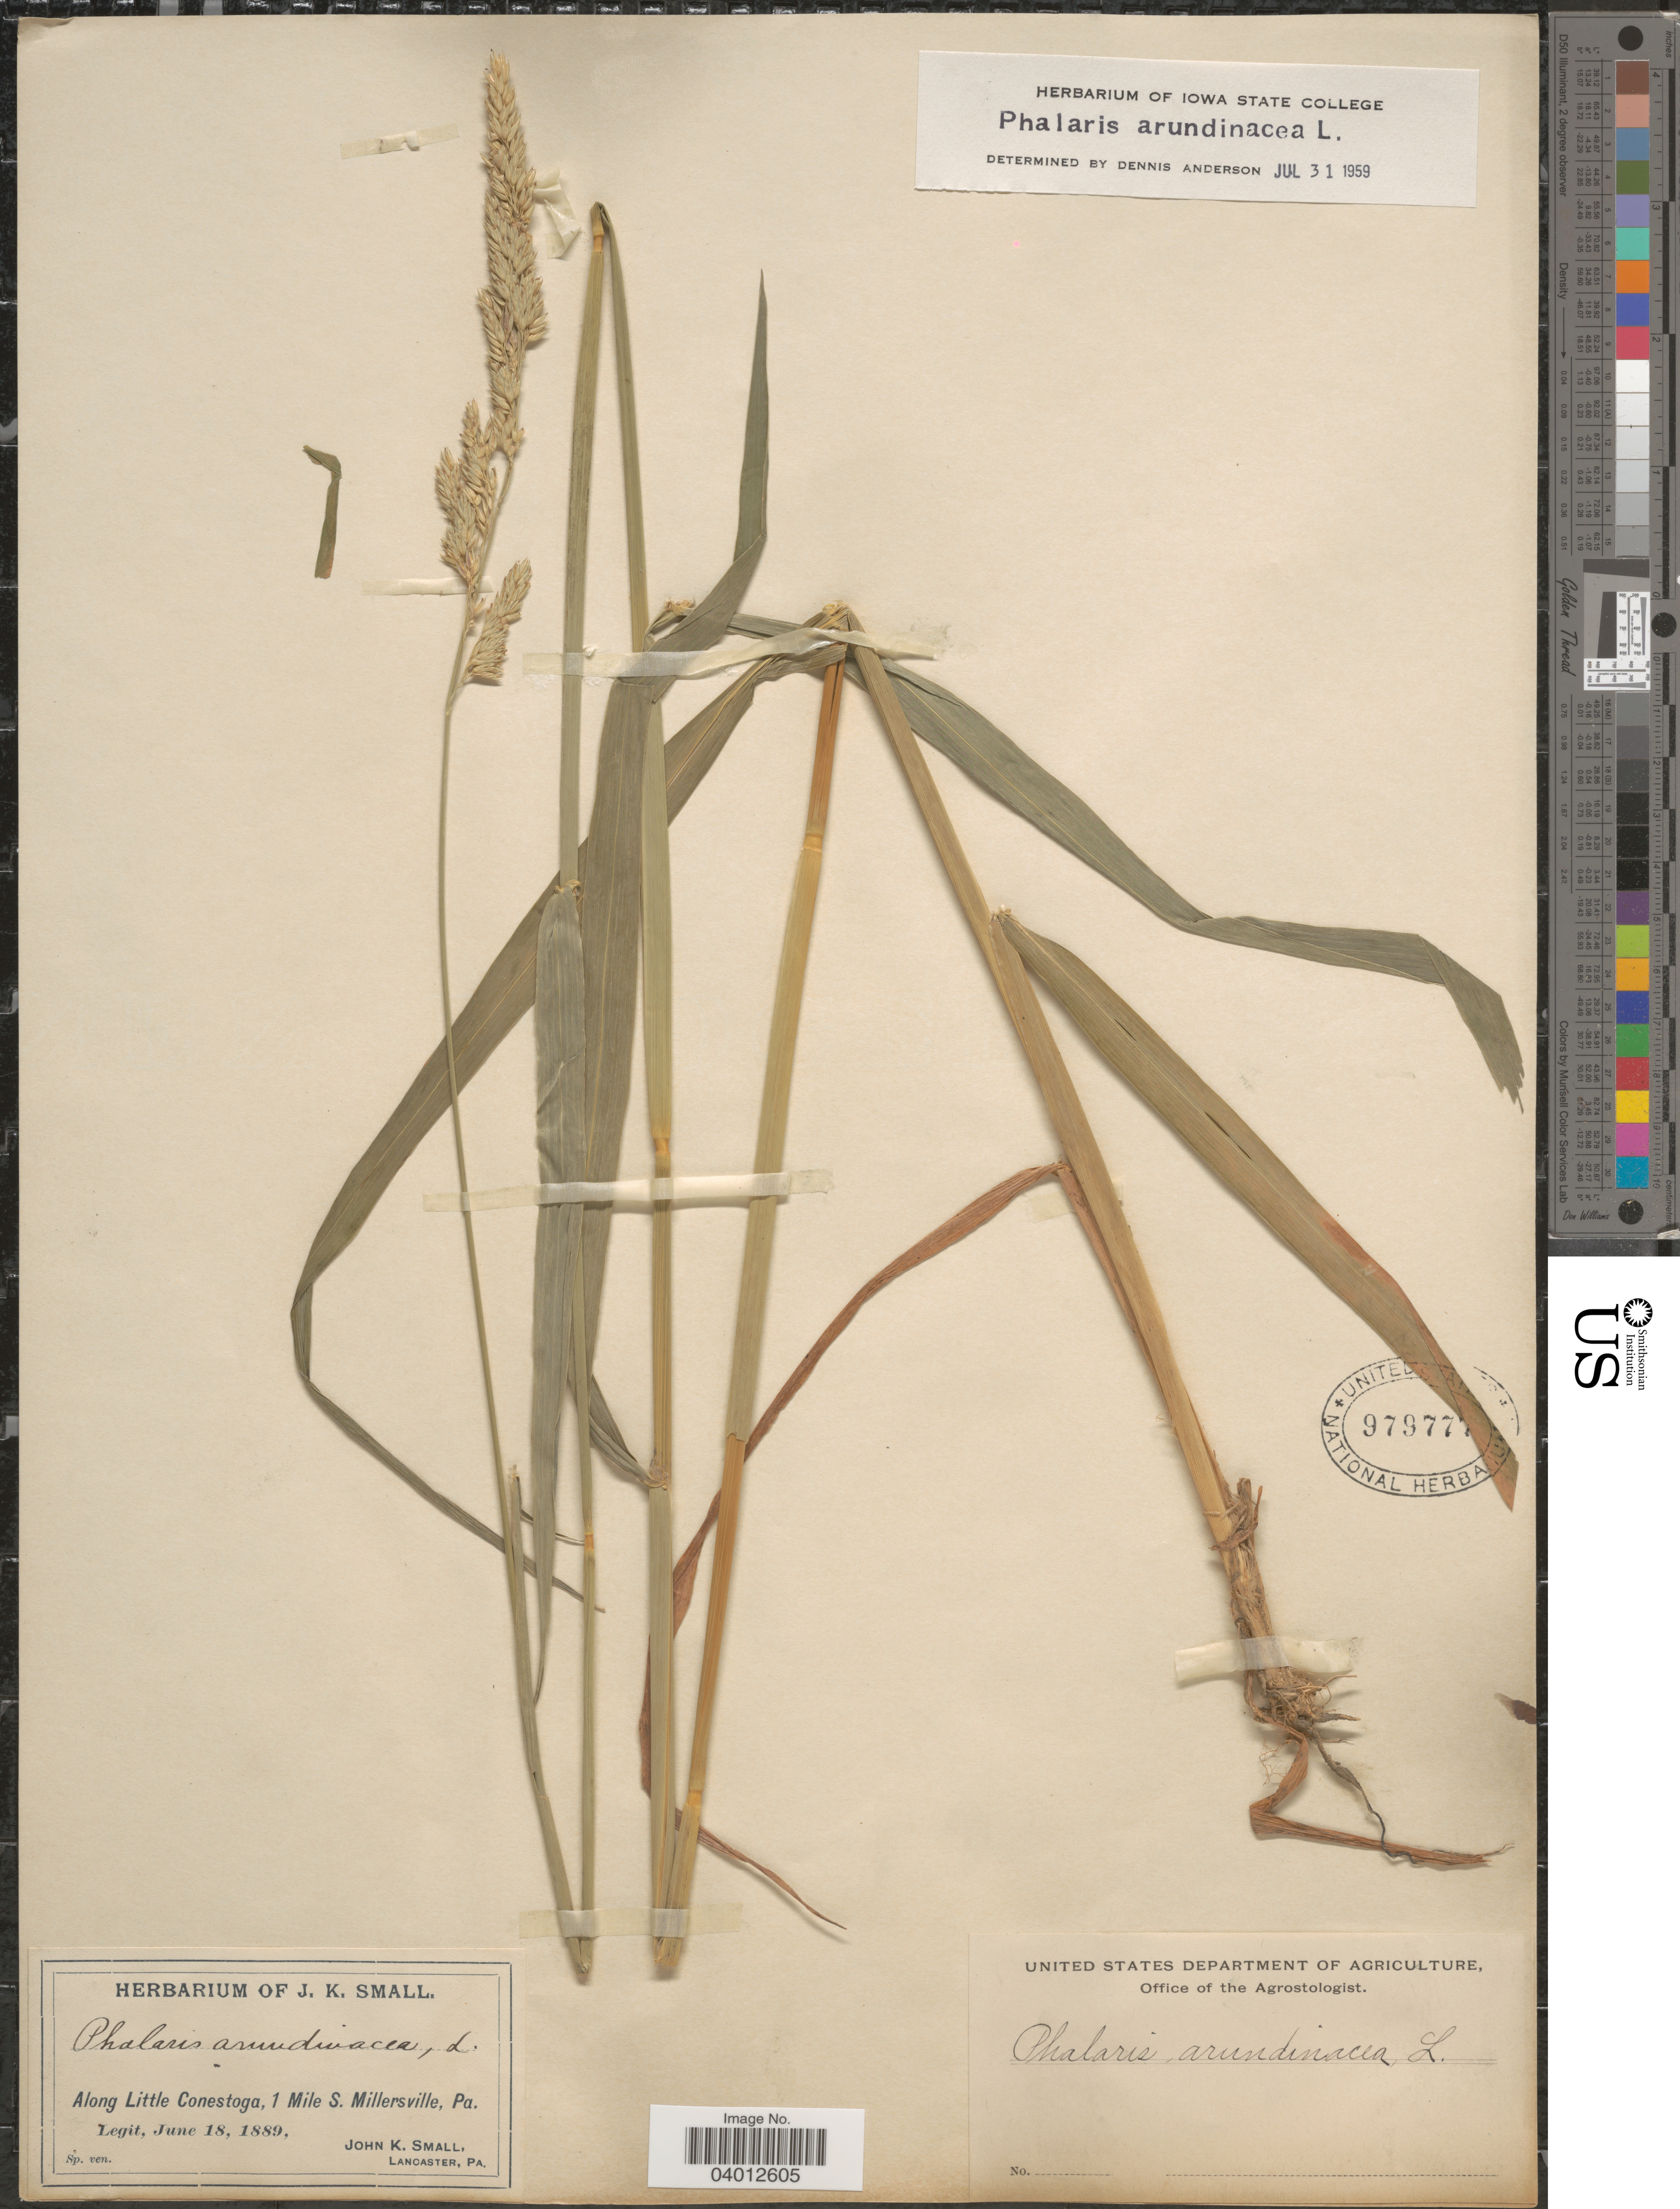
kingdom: Plantae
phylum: Tracheophyta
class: Liliopsida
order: Poales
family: Poaceae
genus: Phalaris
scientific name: Phalaris arundinacea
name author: L.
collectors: J. K. Small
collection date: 1889-06-18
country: United States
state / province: Pennsylvania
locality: Along Little Conestoga, 1 Mile S. Millersville.